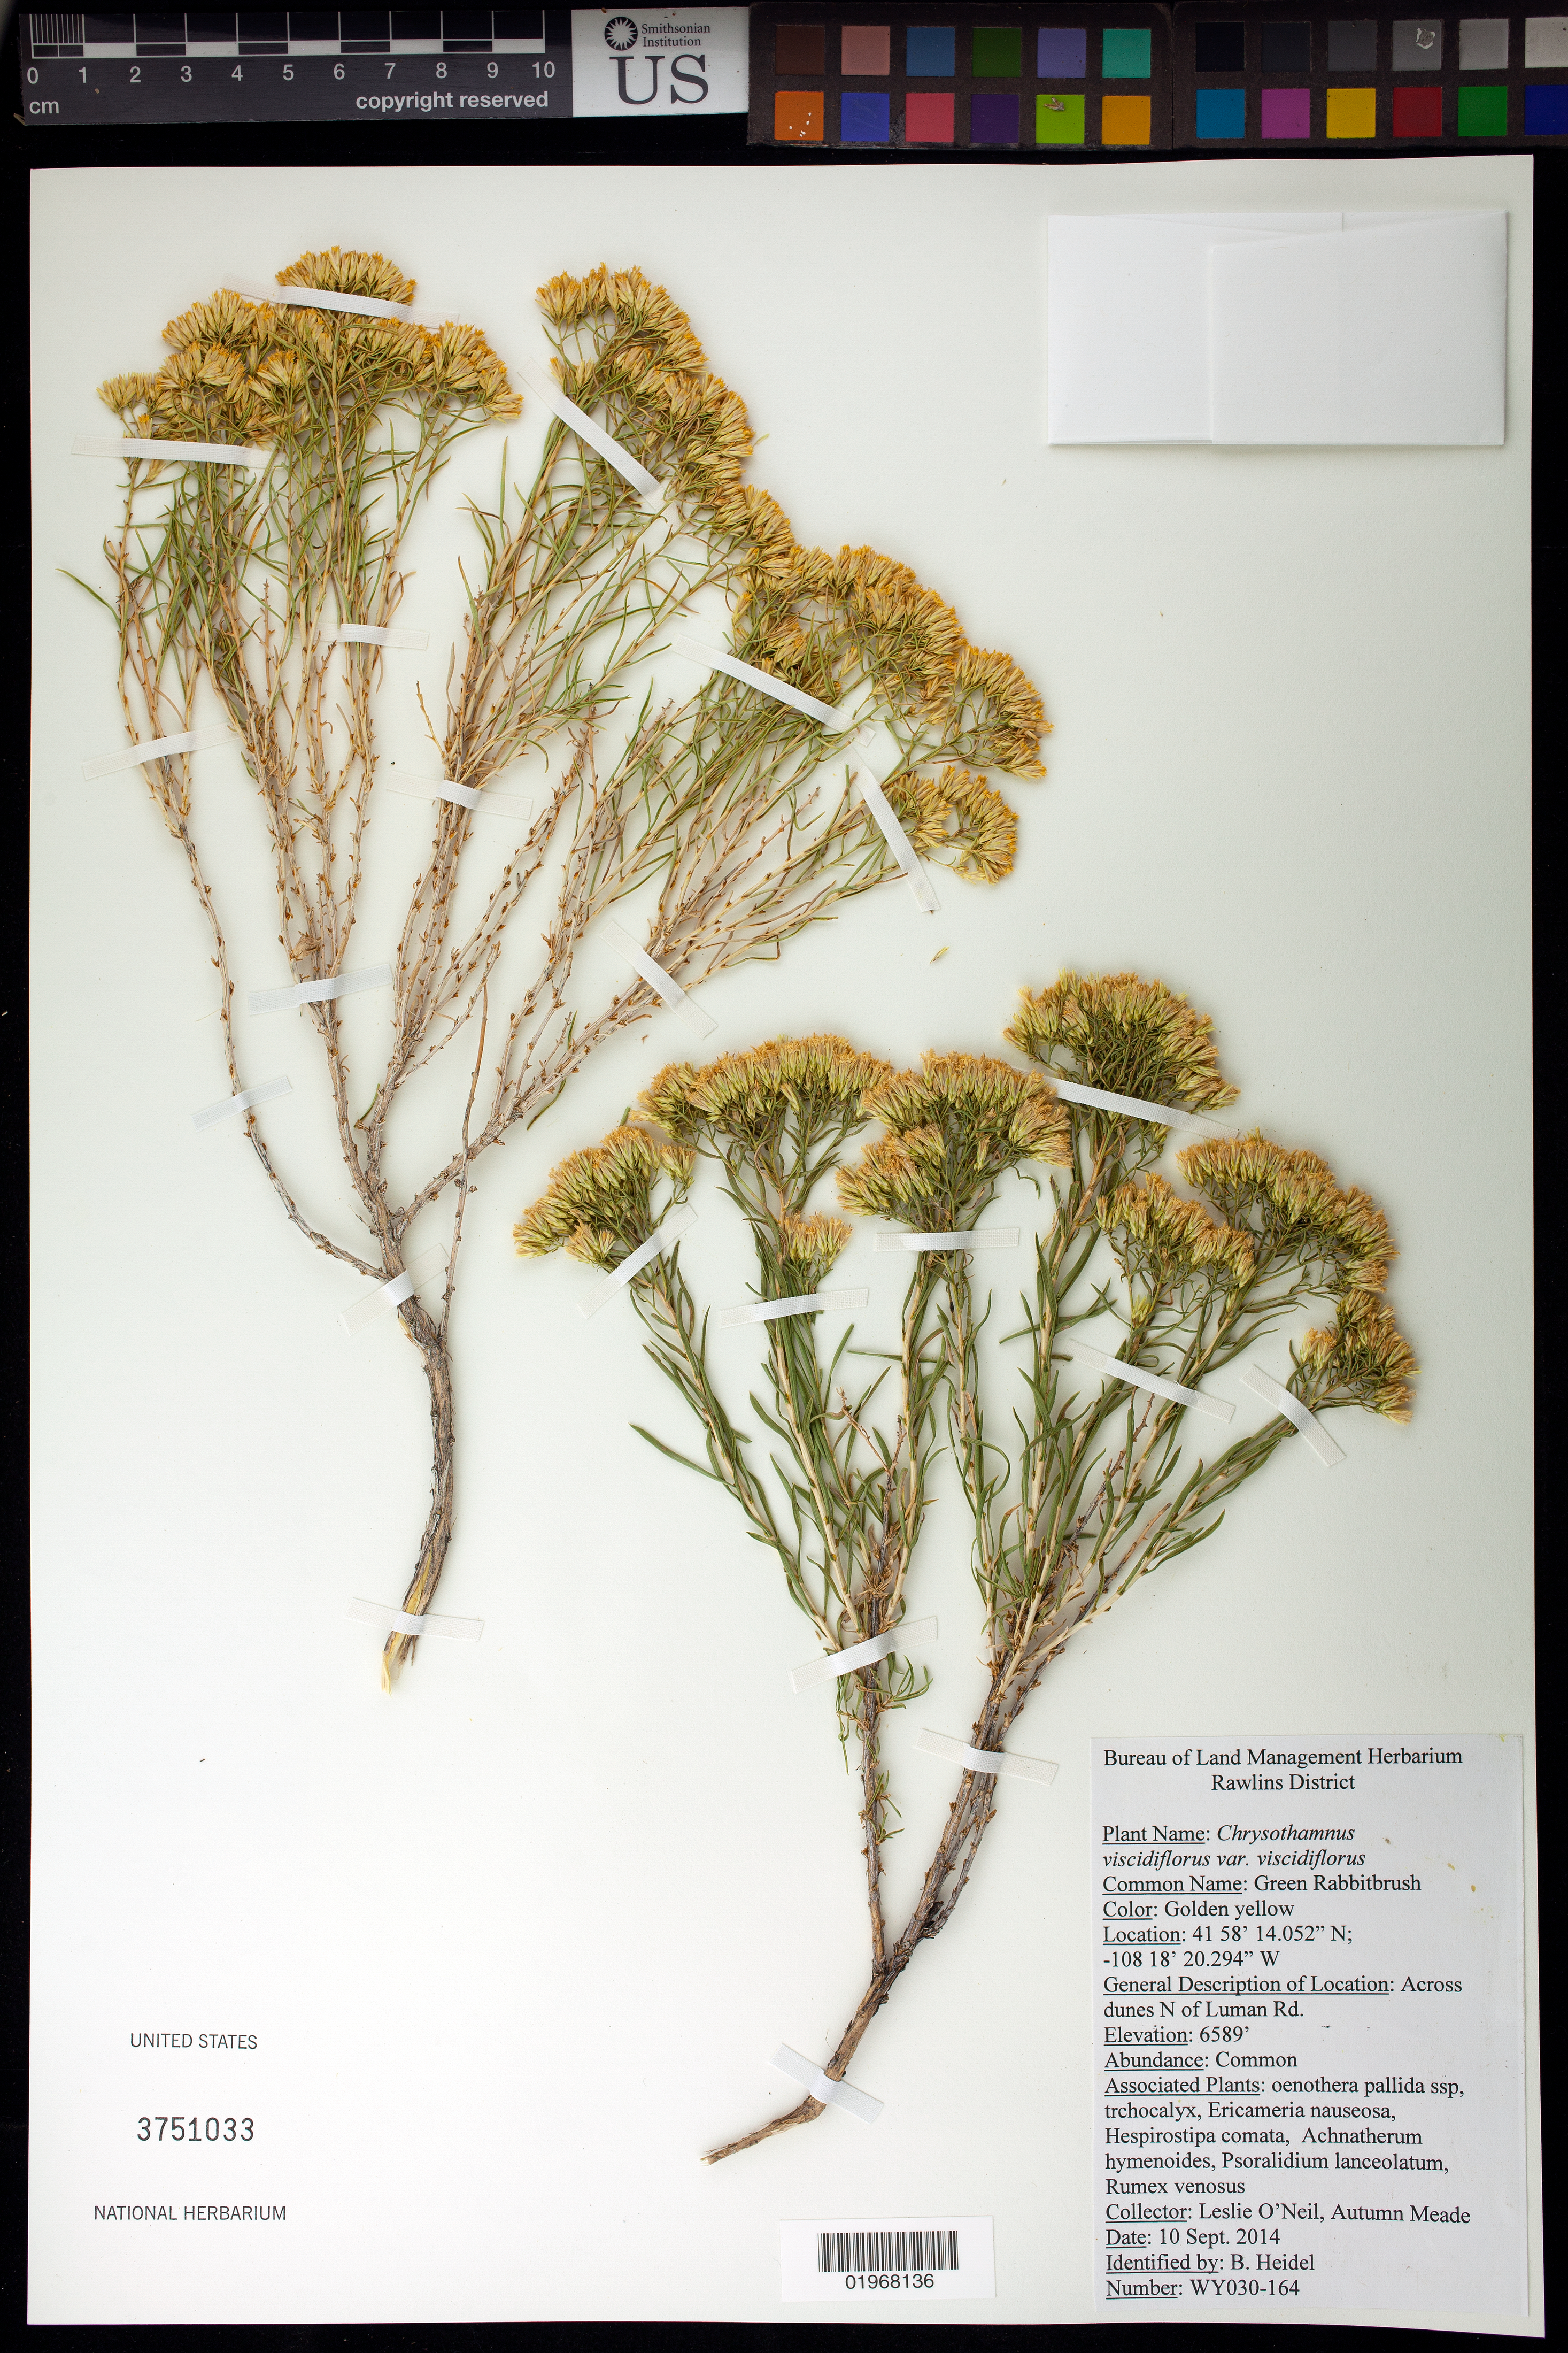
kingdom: Plantae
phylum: Tracheophyta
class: Magnoliopsida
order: Asterales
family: Asteraceae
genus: Chrysothamnus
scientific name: Chrysothamnus viscidiflorus subsp. viscidiflorus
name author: (Hook.) Nutt.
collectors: L. O'Neil & A. Meade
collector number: WY030-164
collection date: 2014-09-10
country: United States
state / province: Wyoming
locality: Across dunes N of Luman Rd.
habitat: With Hespirostipa comata, Rumex venosus, ect.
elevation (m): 2008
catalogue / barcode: US 3751033